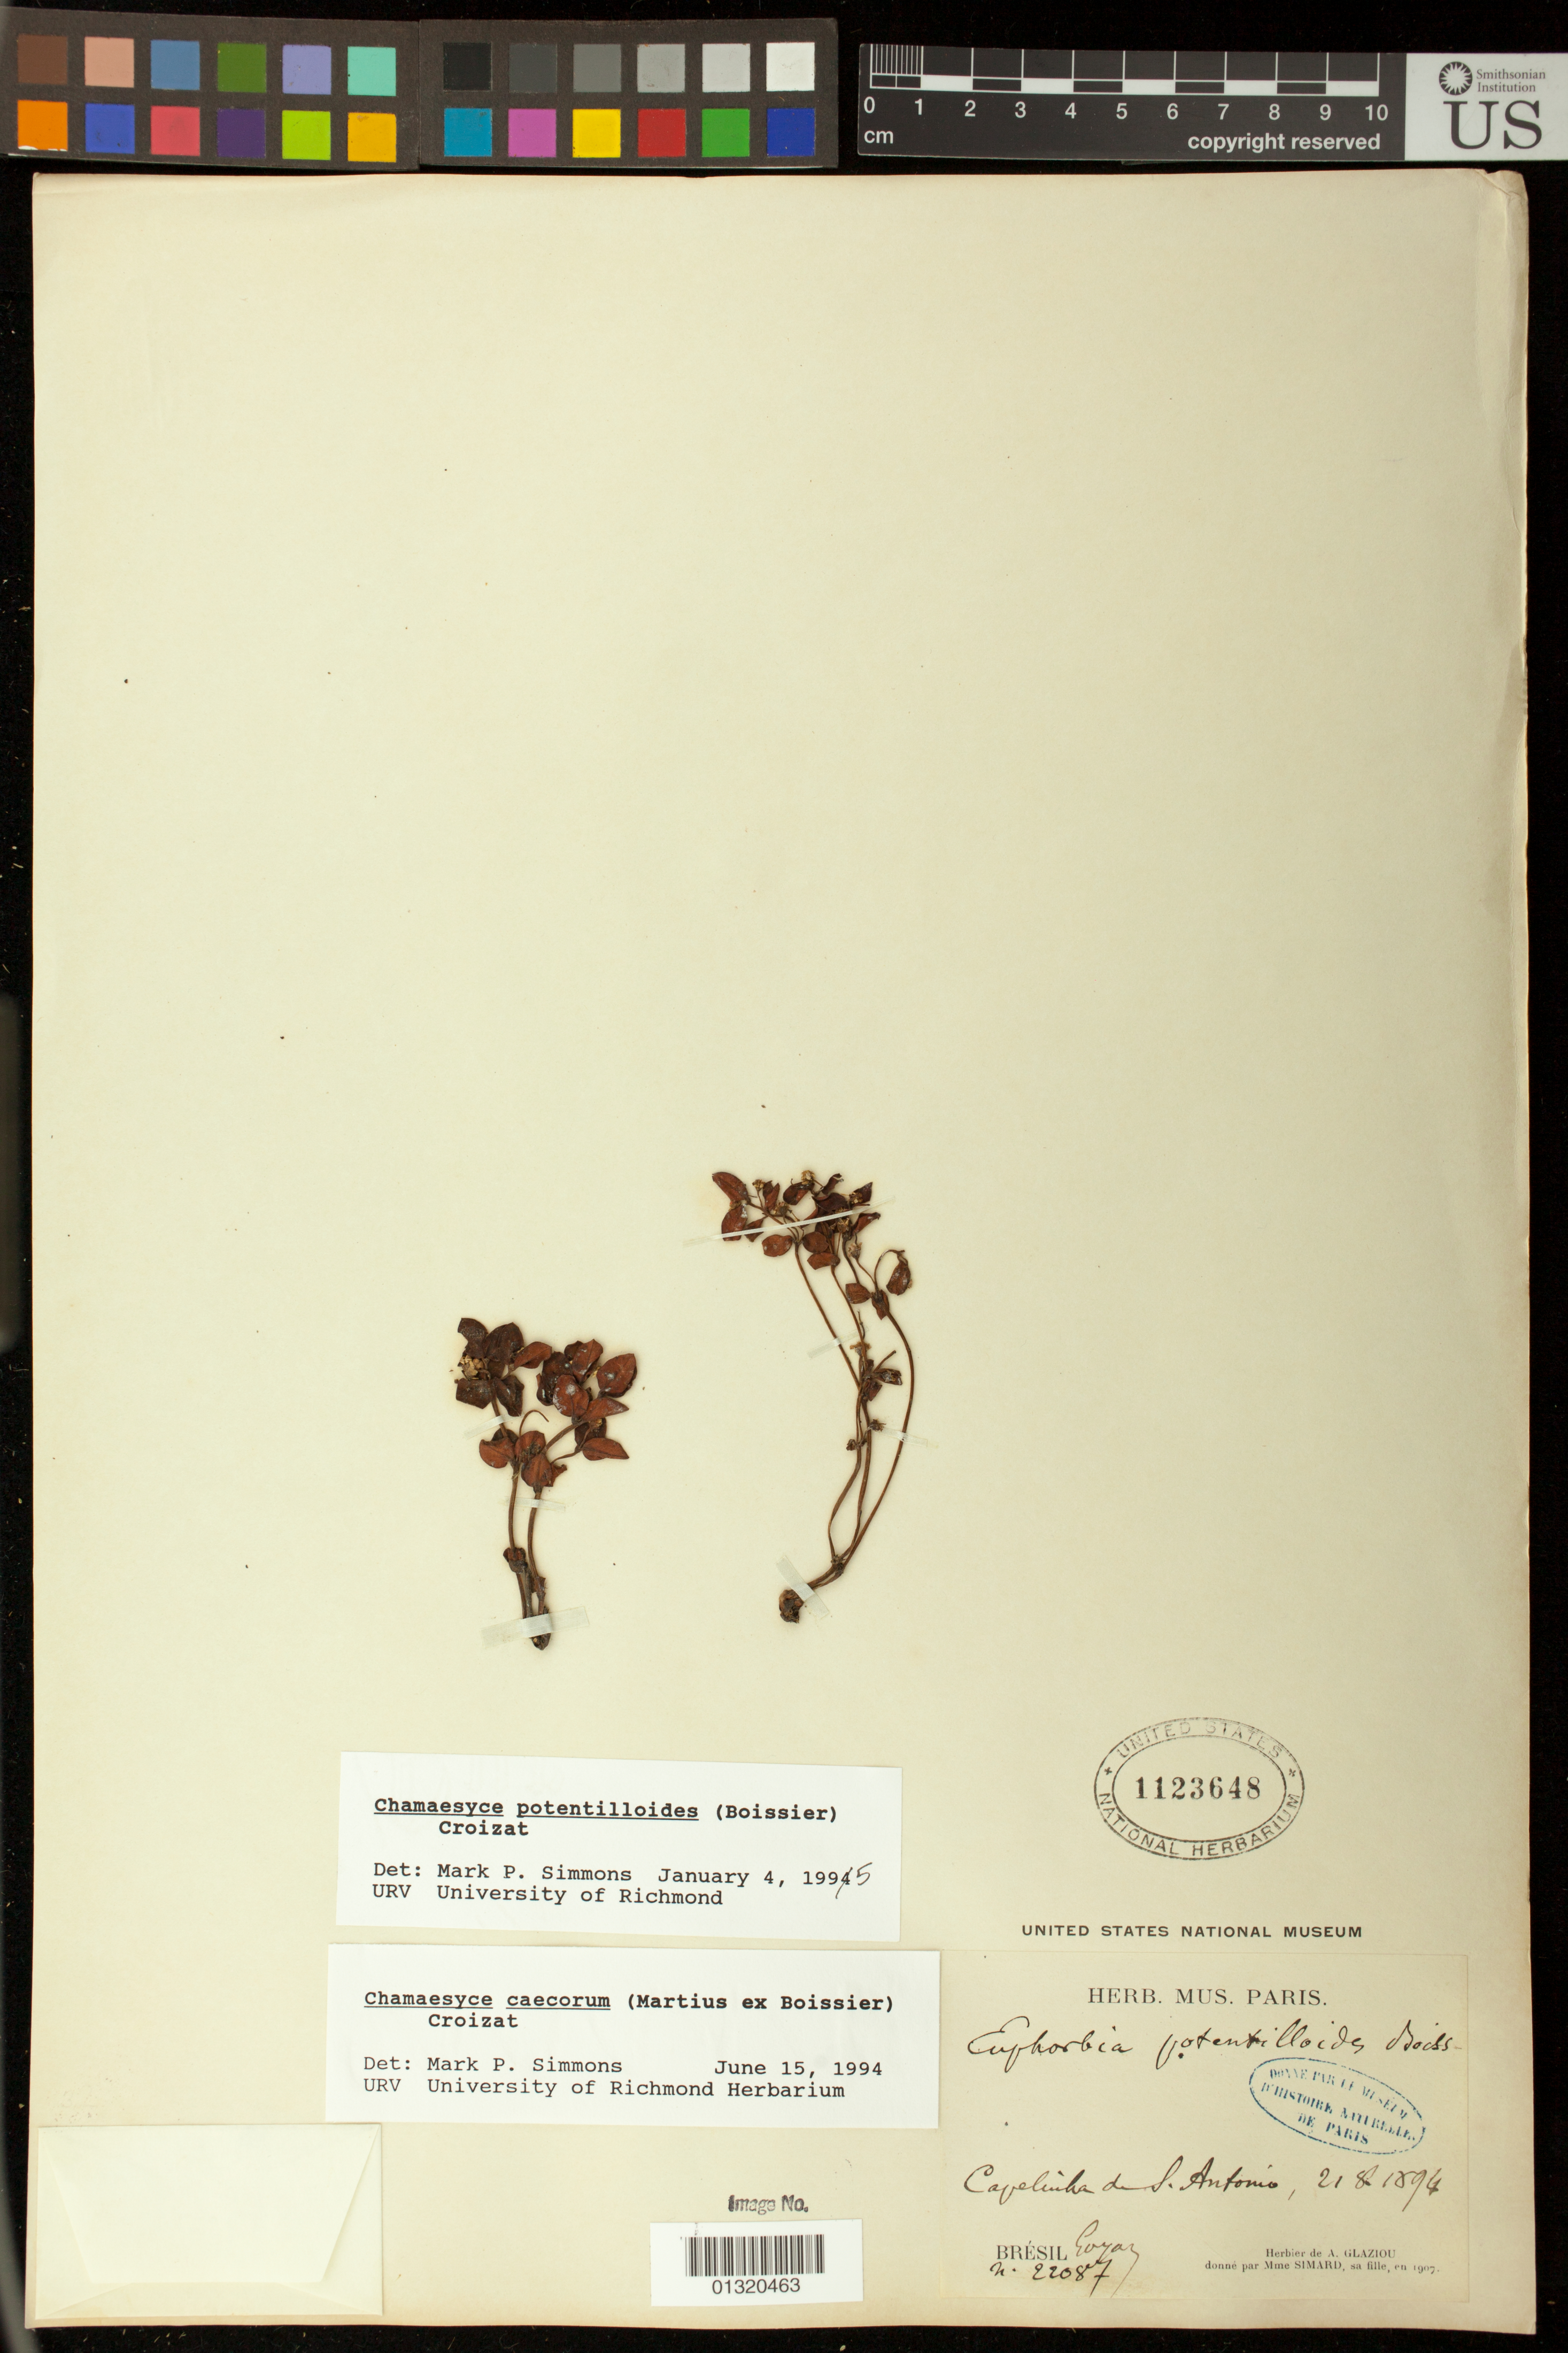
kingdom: Plantae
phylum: Tracheophyta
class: Magnoliopsida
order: Malpighiales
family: Euphorbiaceae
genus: Euphorbia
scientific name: Euphorbia potentilloides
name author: Boiss.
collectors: A. F. M. Glaziou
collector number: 22087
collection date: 1894-08-21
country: Brazil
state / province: Goiás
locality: Capelinha do S. Antonio, Goyaz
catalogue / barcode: US 1123648